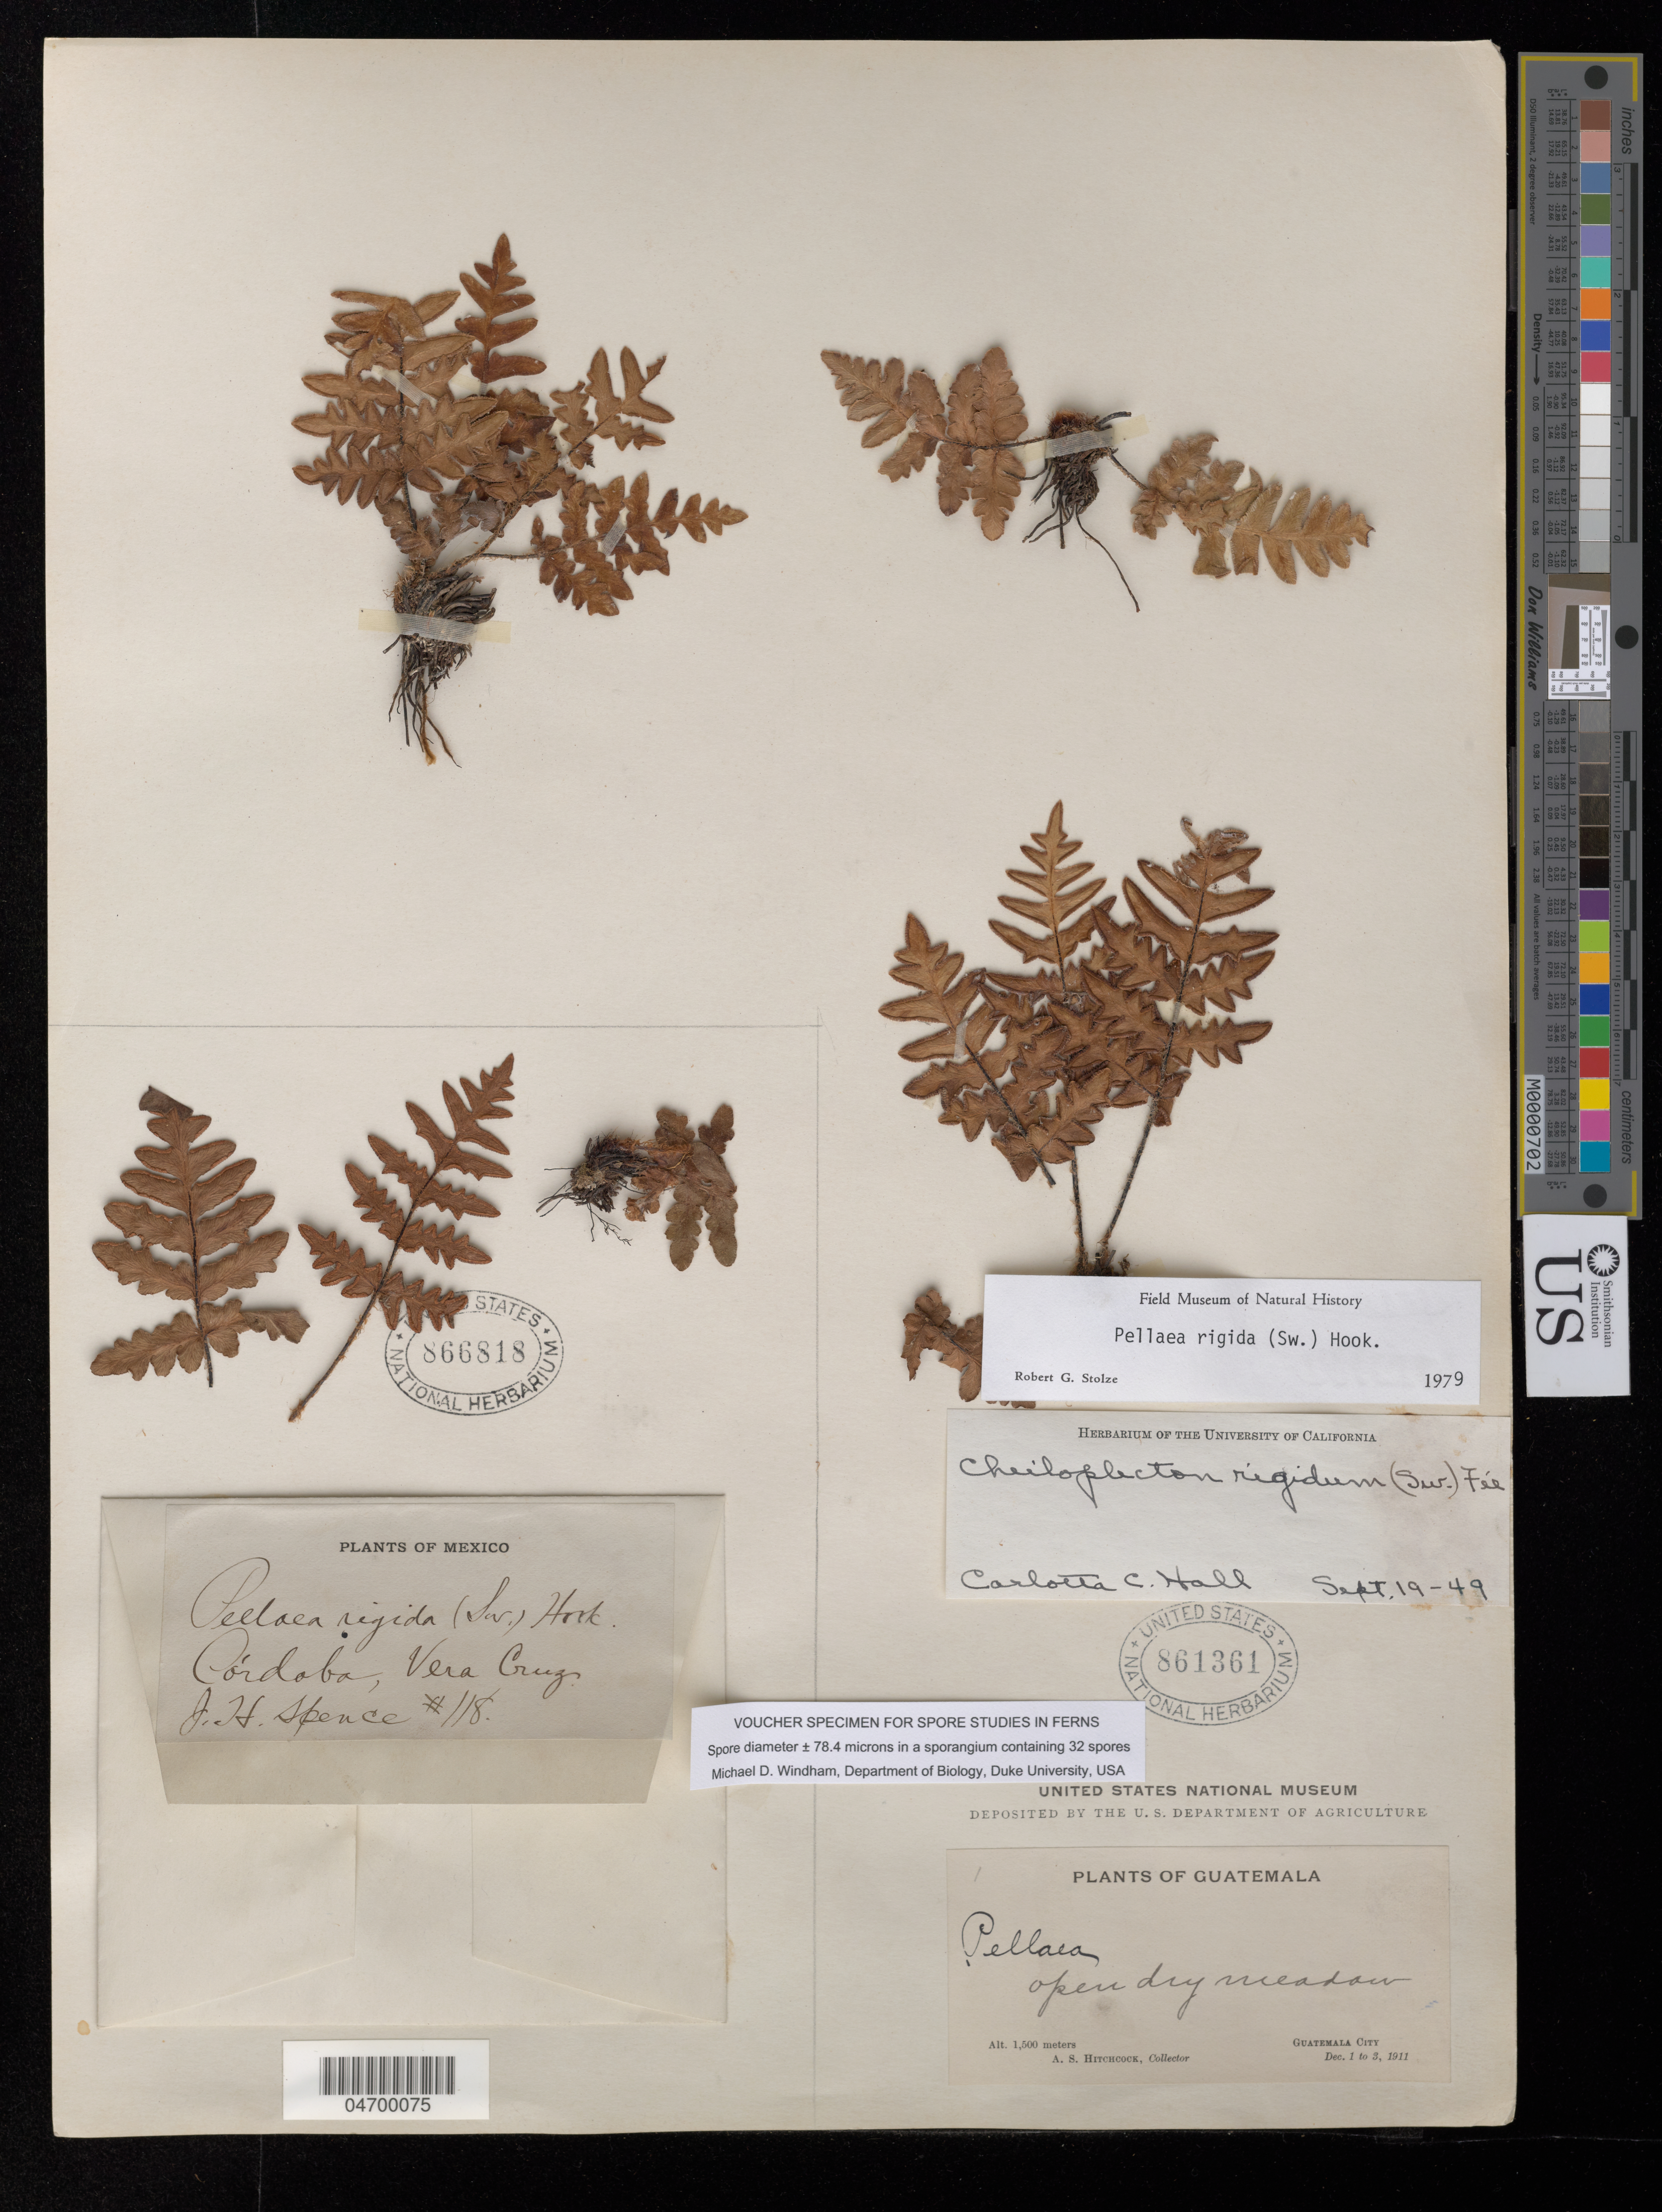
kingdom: Plantae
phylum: Tracheophyta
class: Polypodiopsida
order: Polypodiales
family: Pteridaceae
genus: Pellaea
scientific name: Pellaea rigida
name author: (Sw.) Hook. f.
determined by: Stolze, R. G.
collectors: A. S. Hitchcock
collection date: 1911-12-01/1911-12-03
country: Guatemala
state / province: Guatemala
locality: Guatemala City.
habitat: open dry meadow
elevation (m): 1500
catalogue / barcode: US 861361-2